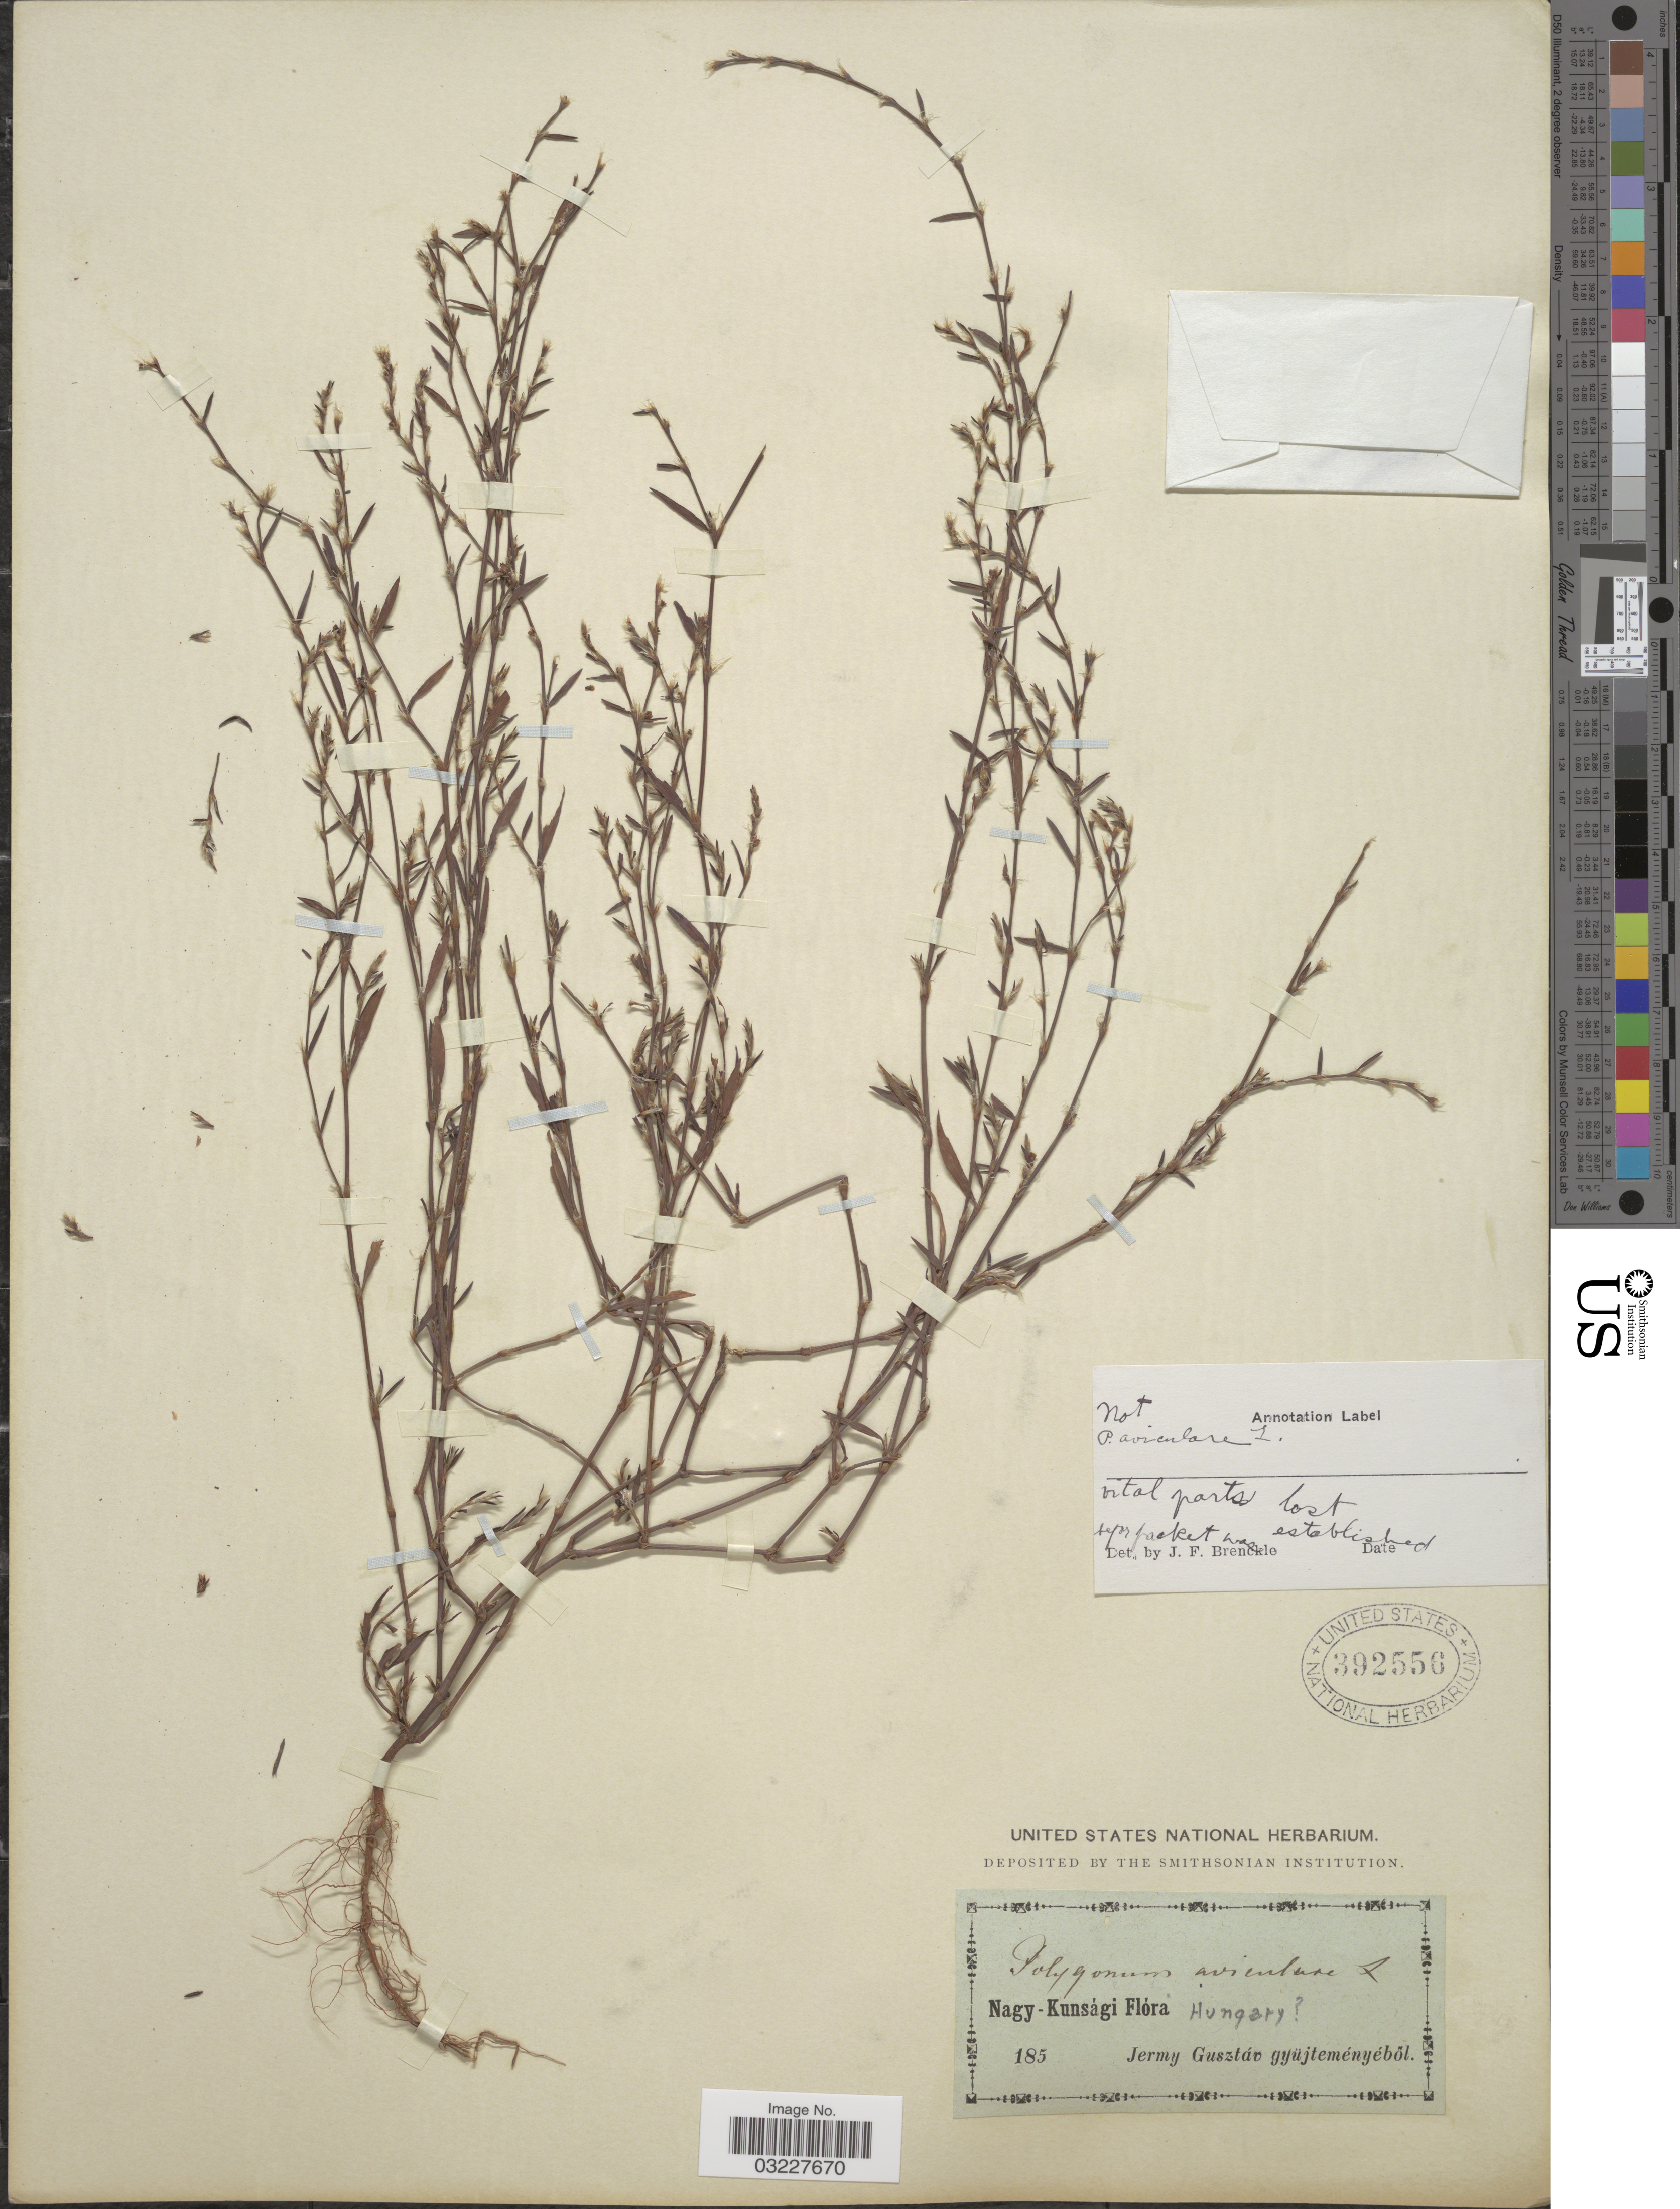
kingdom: Plantae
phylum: Tracheophyta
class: Magnoliopsida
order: Caryophyllales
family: Polygonaceae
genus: Polygonum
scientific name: Polygonum sp.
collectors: J. Gusztav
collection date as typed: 185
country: Hungary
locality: Nagy-Kunsági.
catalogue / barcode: US 392556